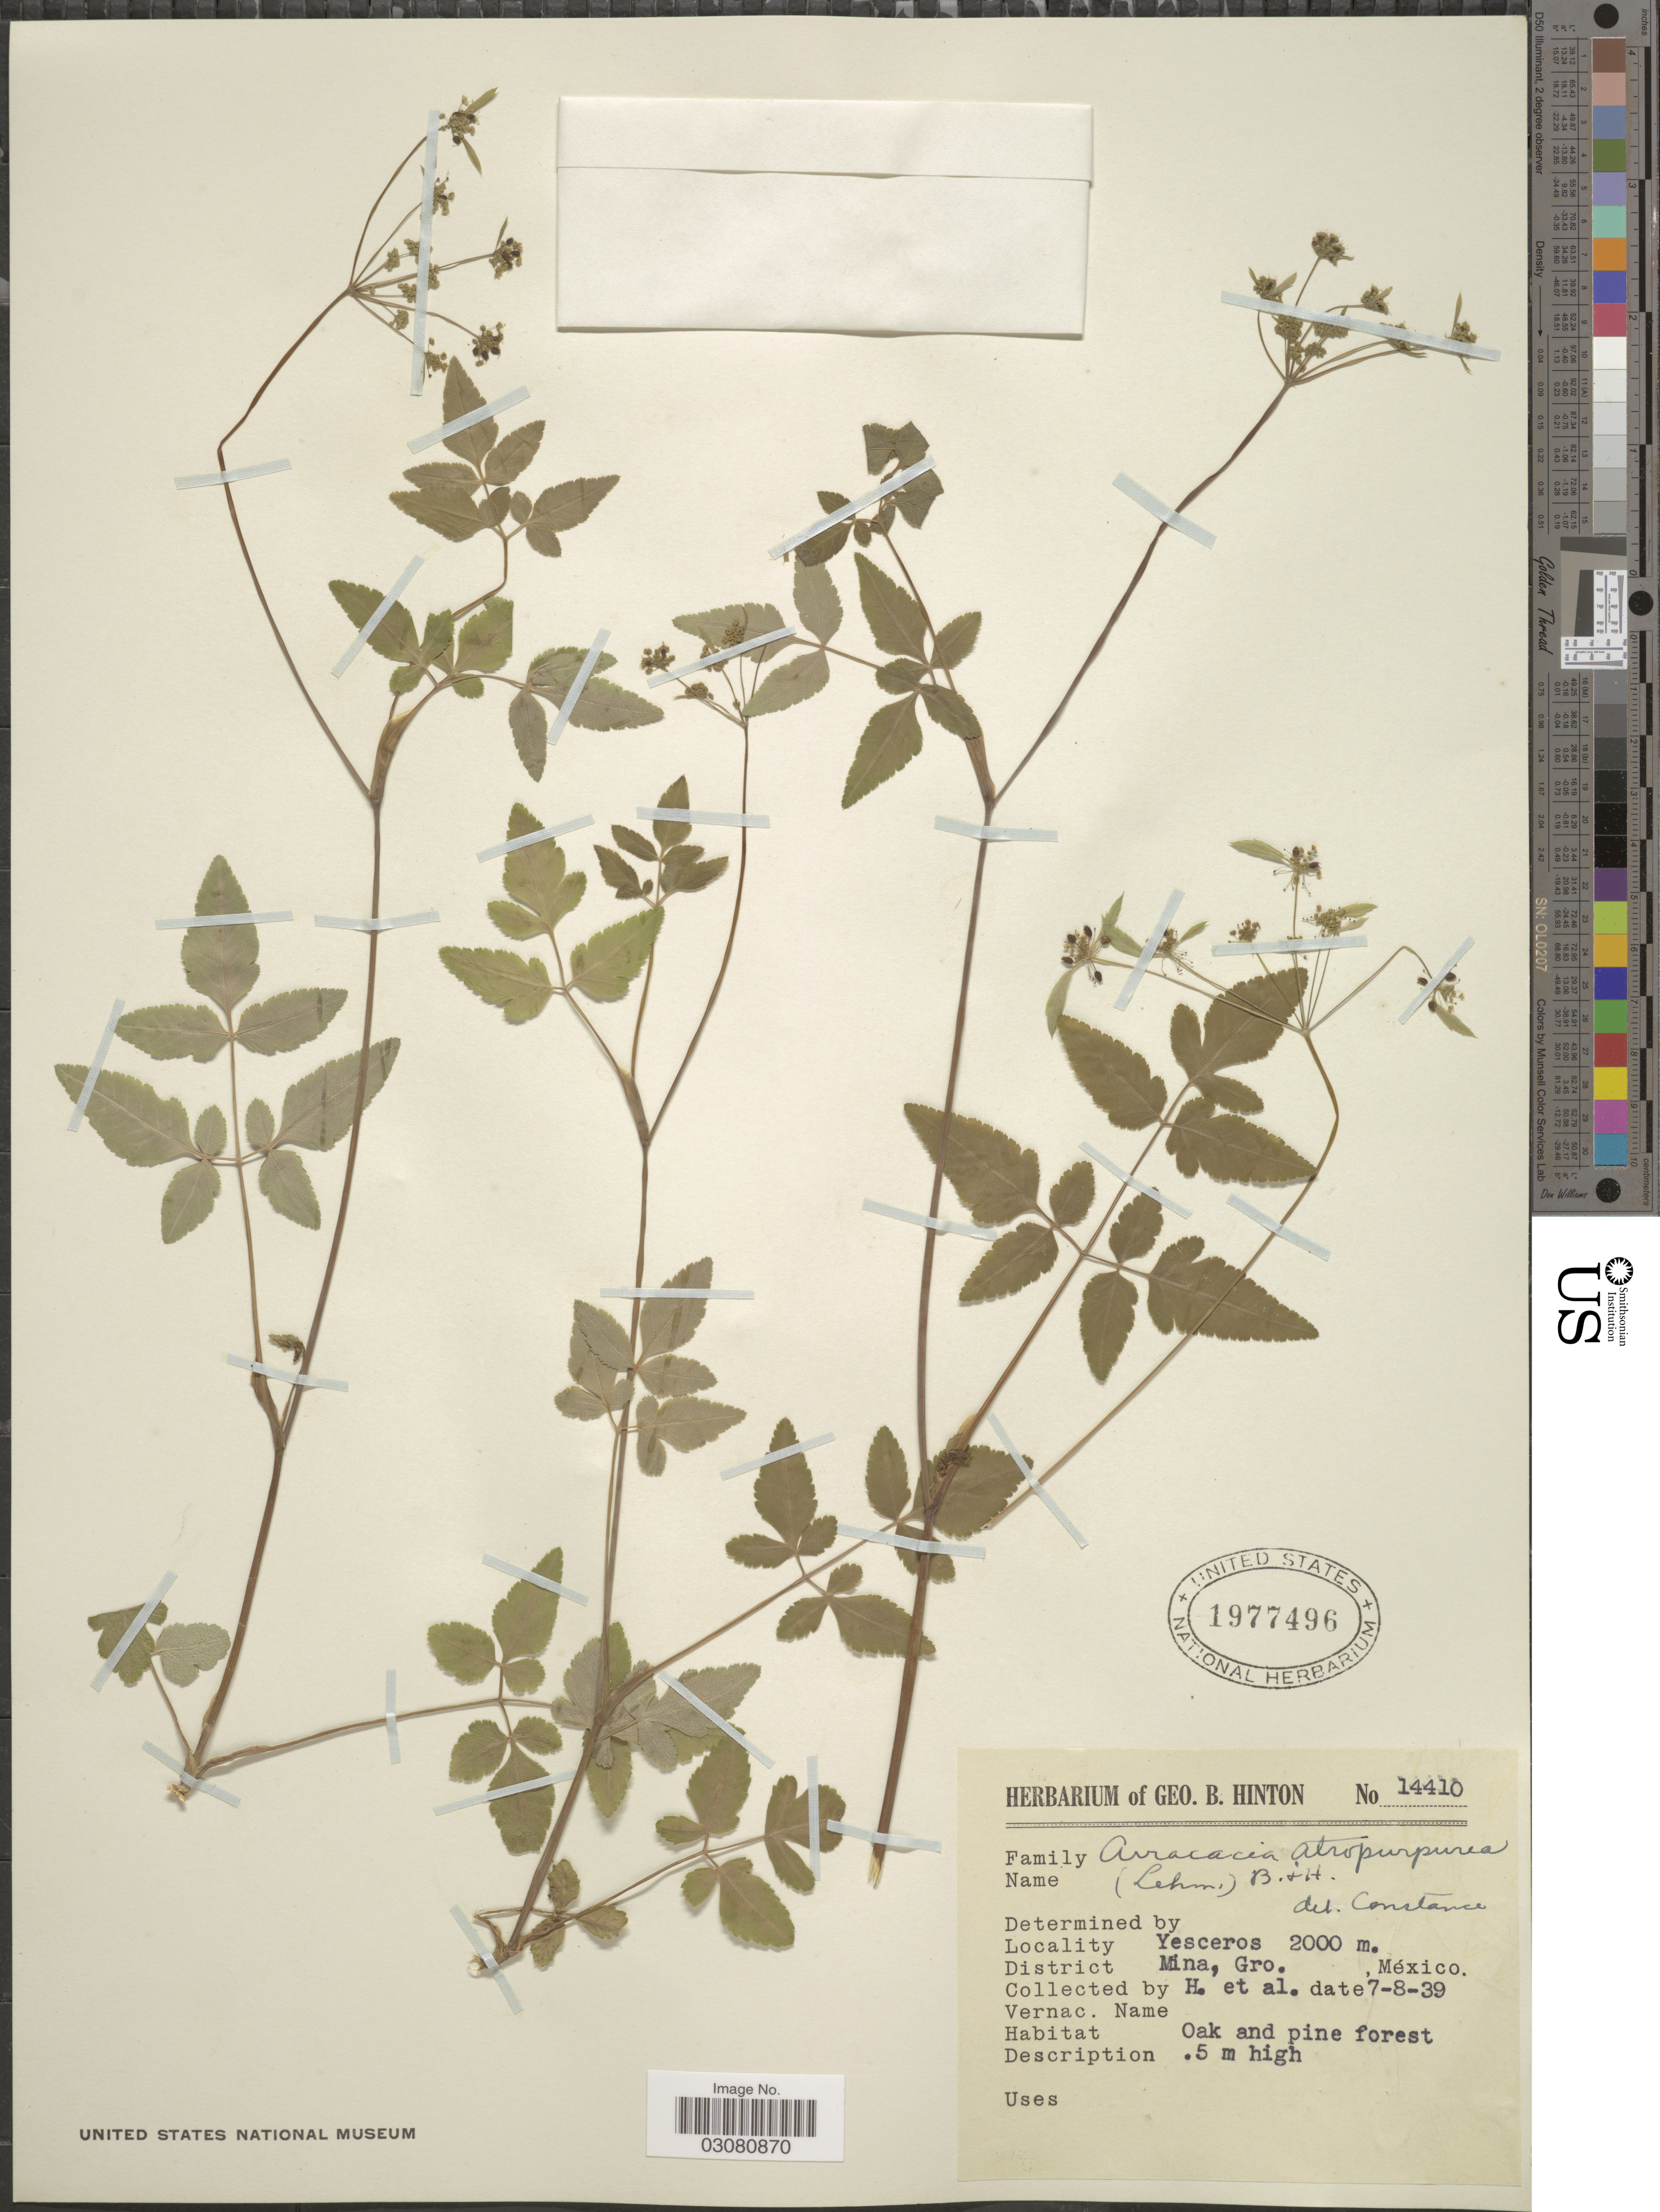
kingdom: Plantae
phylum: Tracheophyta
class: Magnoliopsida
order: Apiales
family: Apiaceae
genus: Arracacia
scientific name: Arracacia atropurpurea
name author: (Lehm.) Benth. & Hook. f. ex Hemsl.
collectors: G. B. Hinton & et al.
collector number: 14410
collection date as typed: Transcribed d/m/y: 7/8/39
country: Mexico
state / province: Guerrero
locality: Yesceros. District Mina, Gro.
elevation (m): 2000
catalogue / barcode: US 1977496